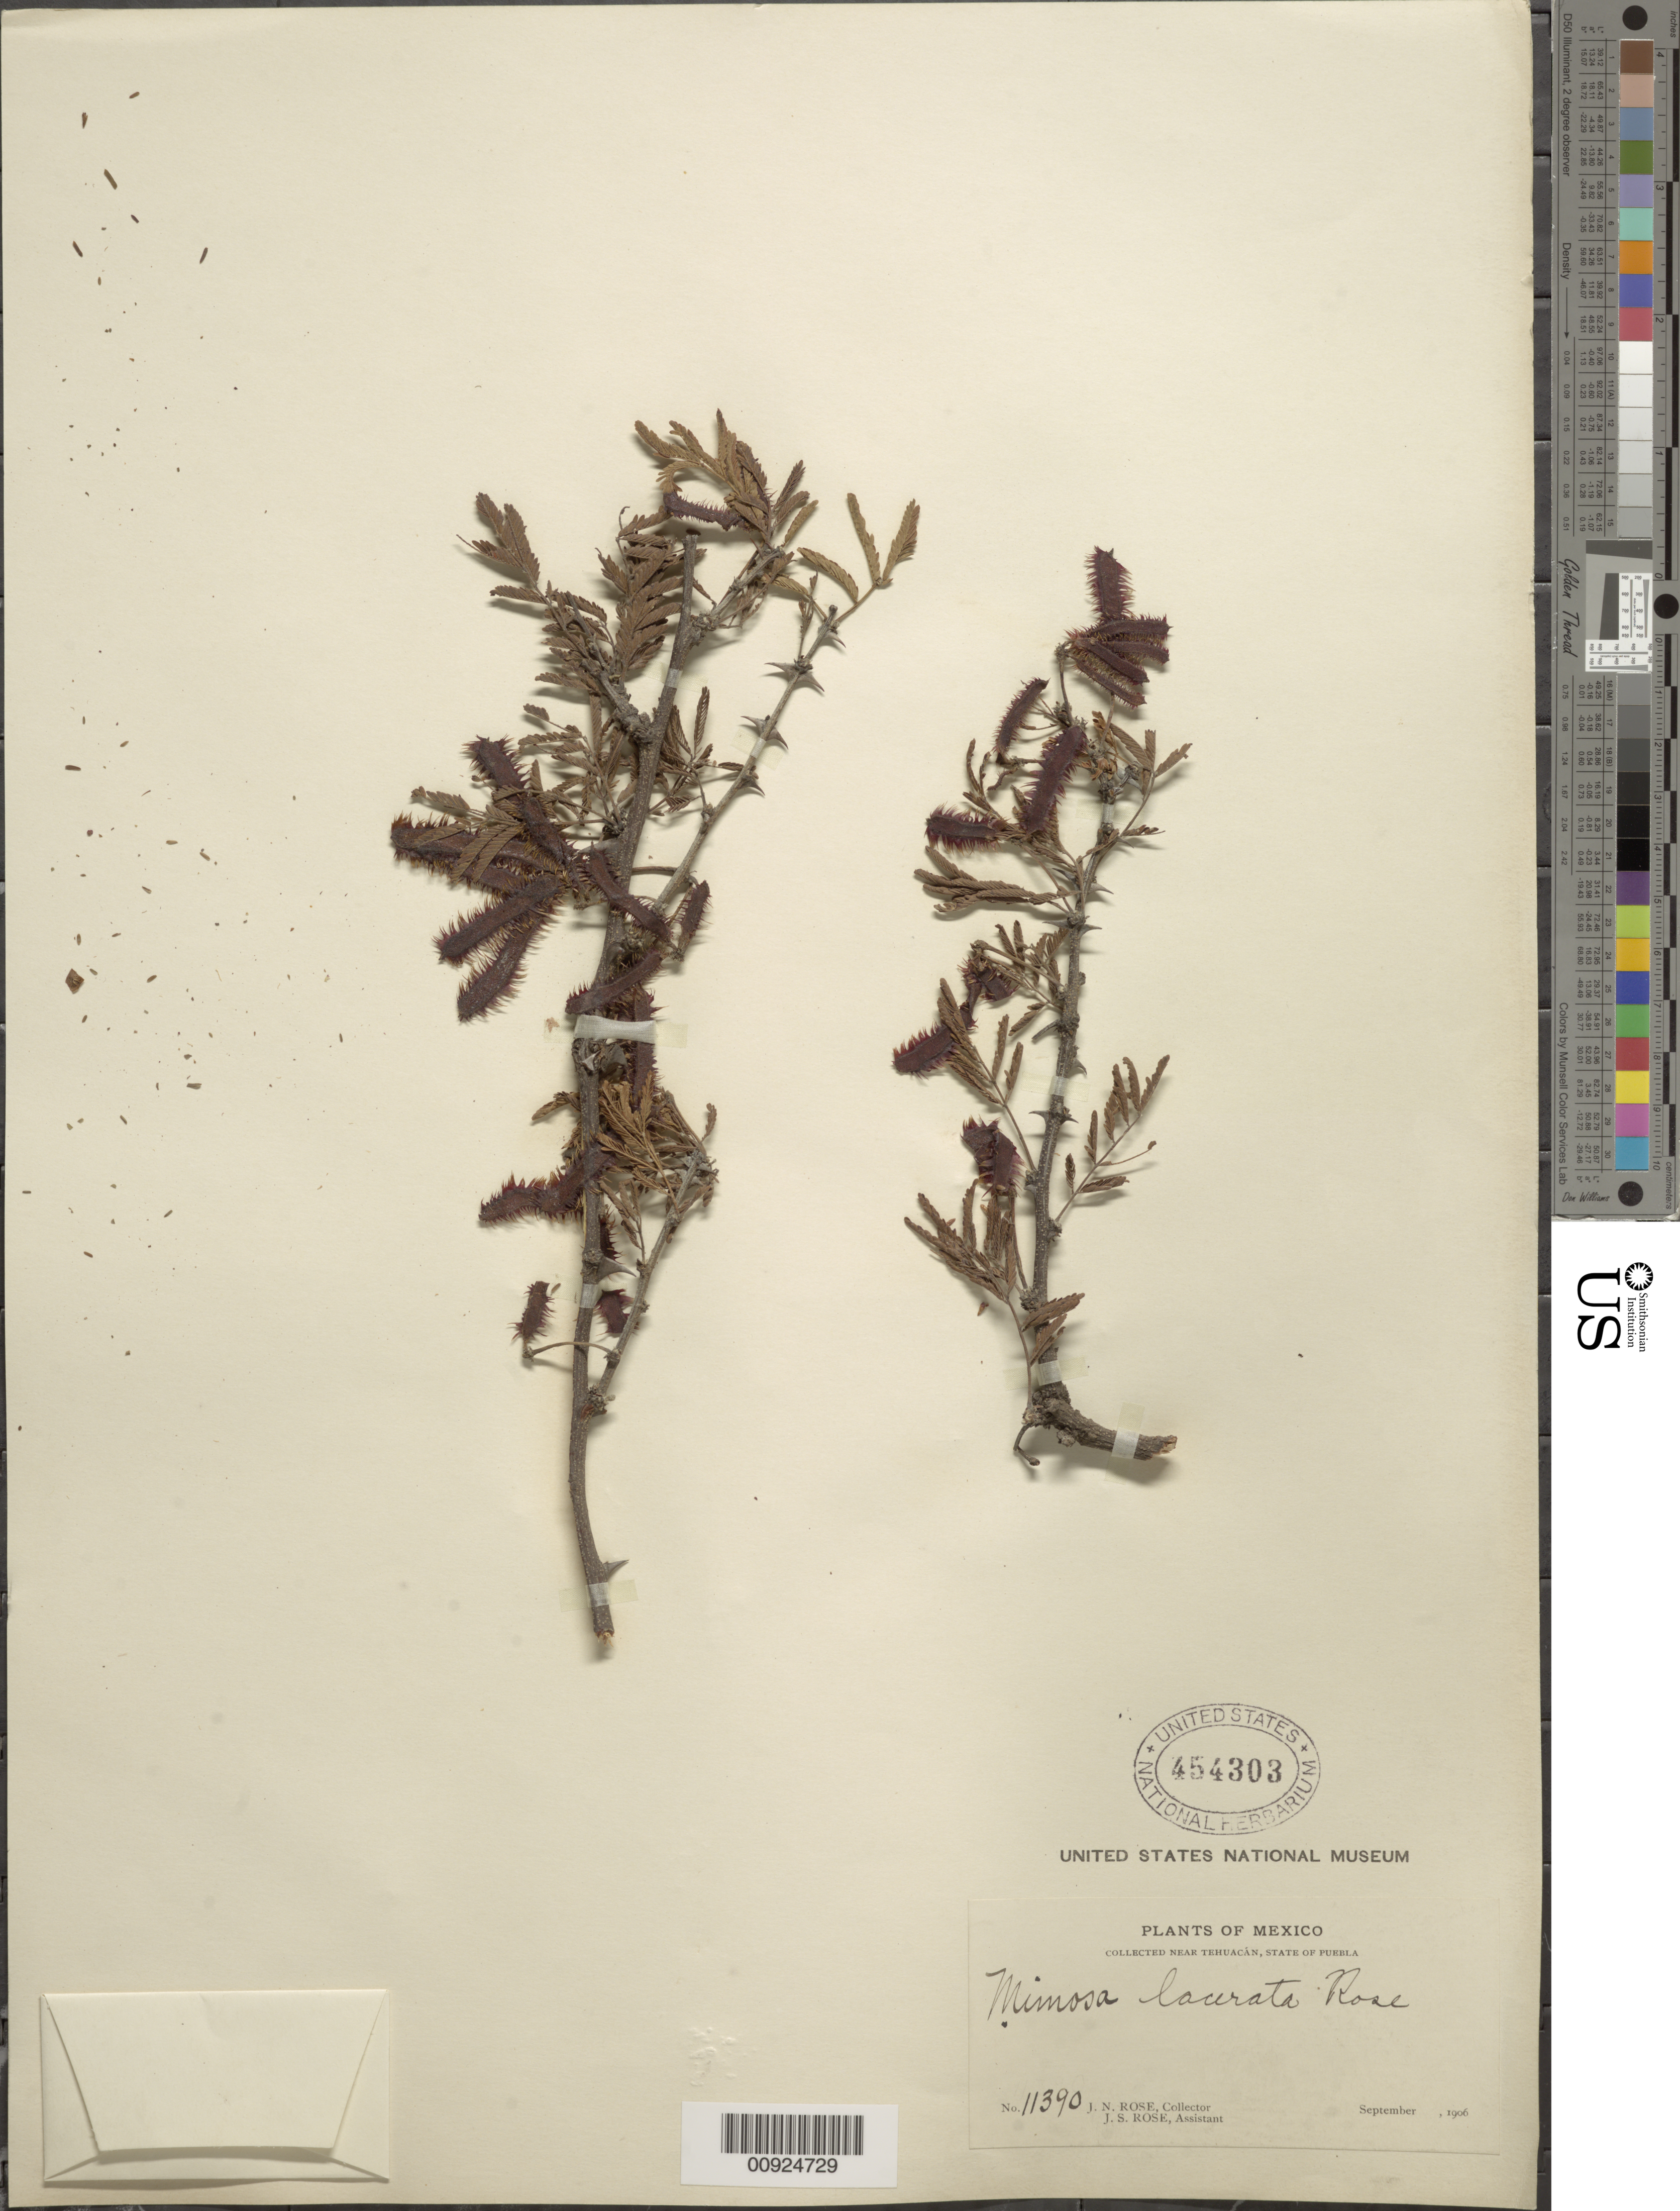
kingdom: Plantae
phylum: Tracheophyta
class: Magnoliopsida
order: Fabales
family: Fabaceae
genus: Mimosa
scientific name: Mimosa lacerata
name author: Rose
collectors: J. N. Rose & J. S. Rose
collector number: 11390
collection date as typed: Sep 1906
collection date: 1906-09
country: Mexico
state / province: Puebla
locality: Near Tehuacán, State of Puebla.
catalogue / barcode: US 454303